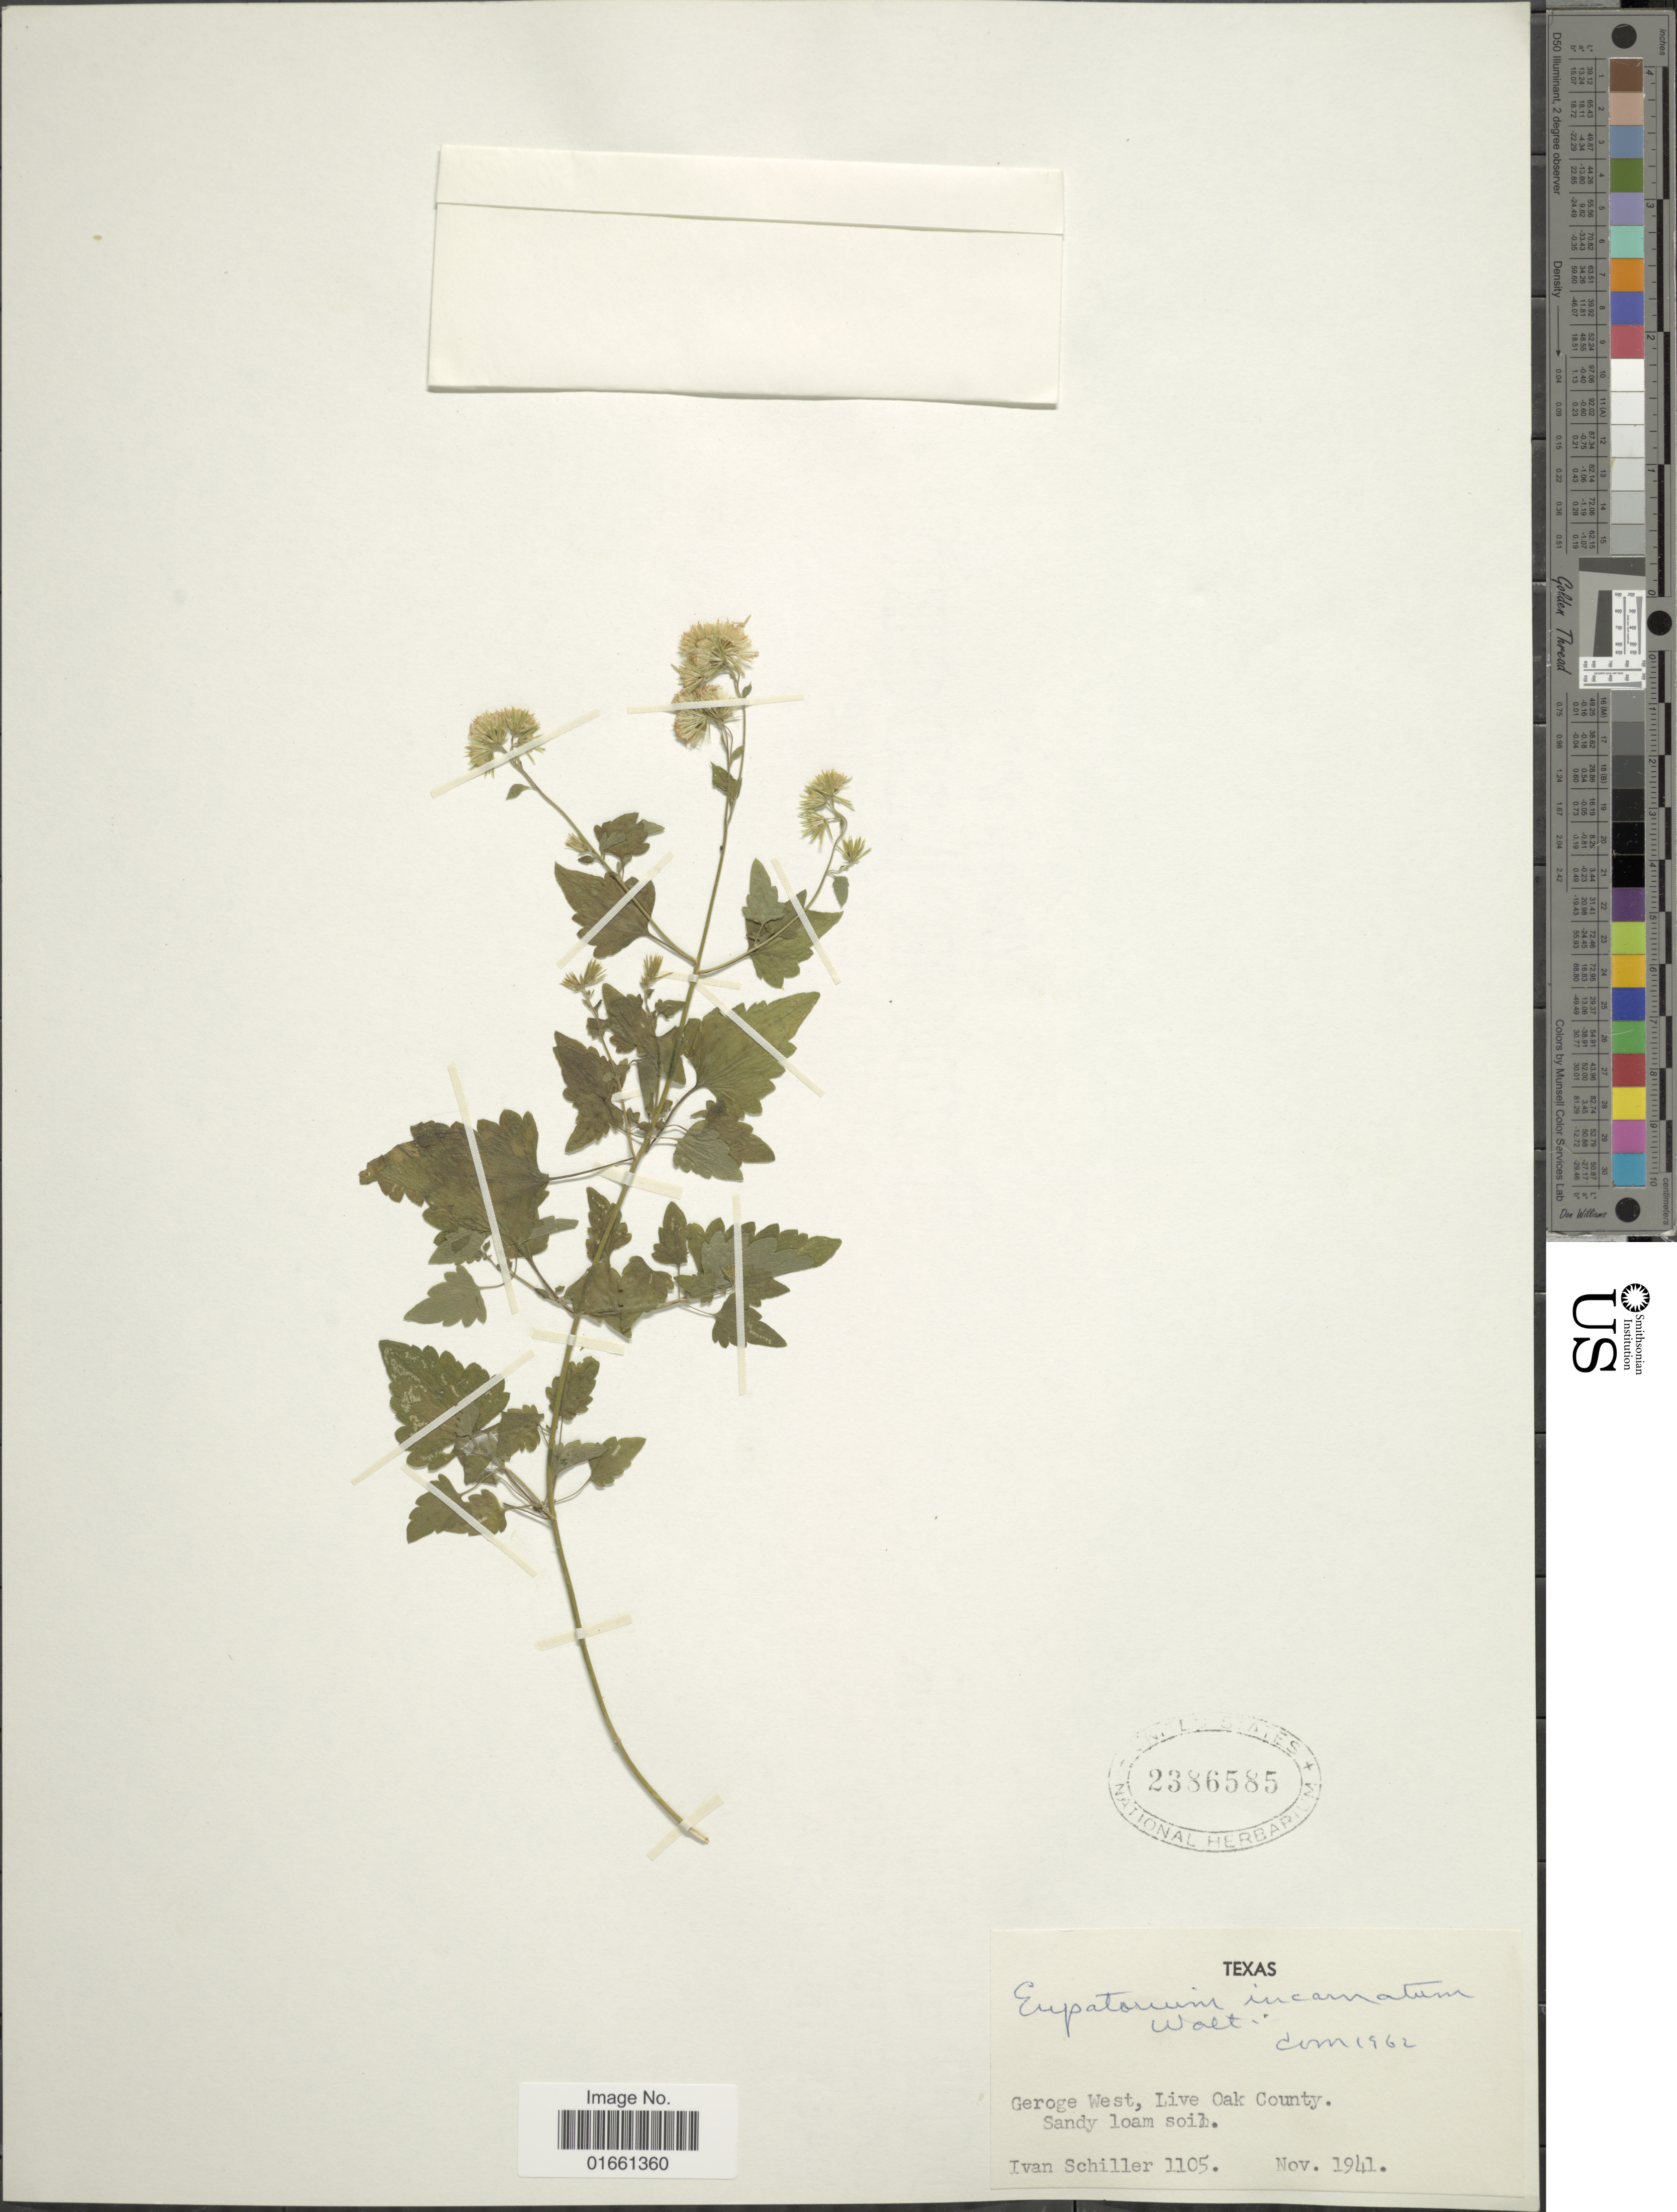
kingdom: Plantae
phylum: Tracheophyta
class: Magnoliopsida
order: Asterales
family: Asteraceae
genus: Fleischmannia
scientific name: Fleischmannia incarnata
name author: (Walter) R.M. King & H. Rob.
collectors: I. Schiller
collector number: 1105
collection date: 1941-11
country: United States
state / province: Texas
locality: Geroge West, Live Oak County Sandy loam soil.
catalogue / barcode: US 2386585